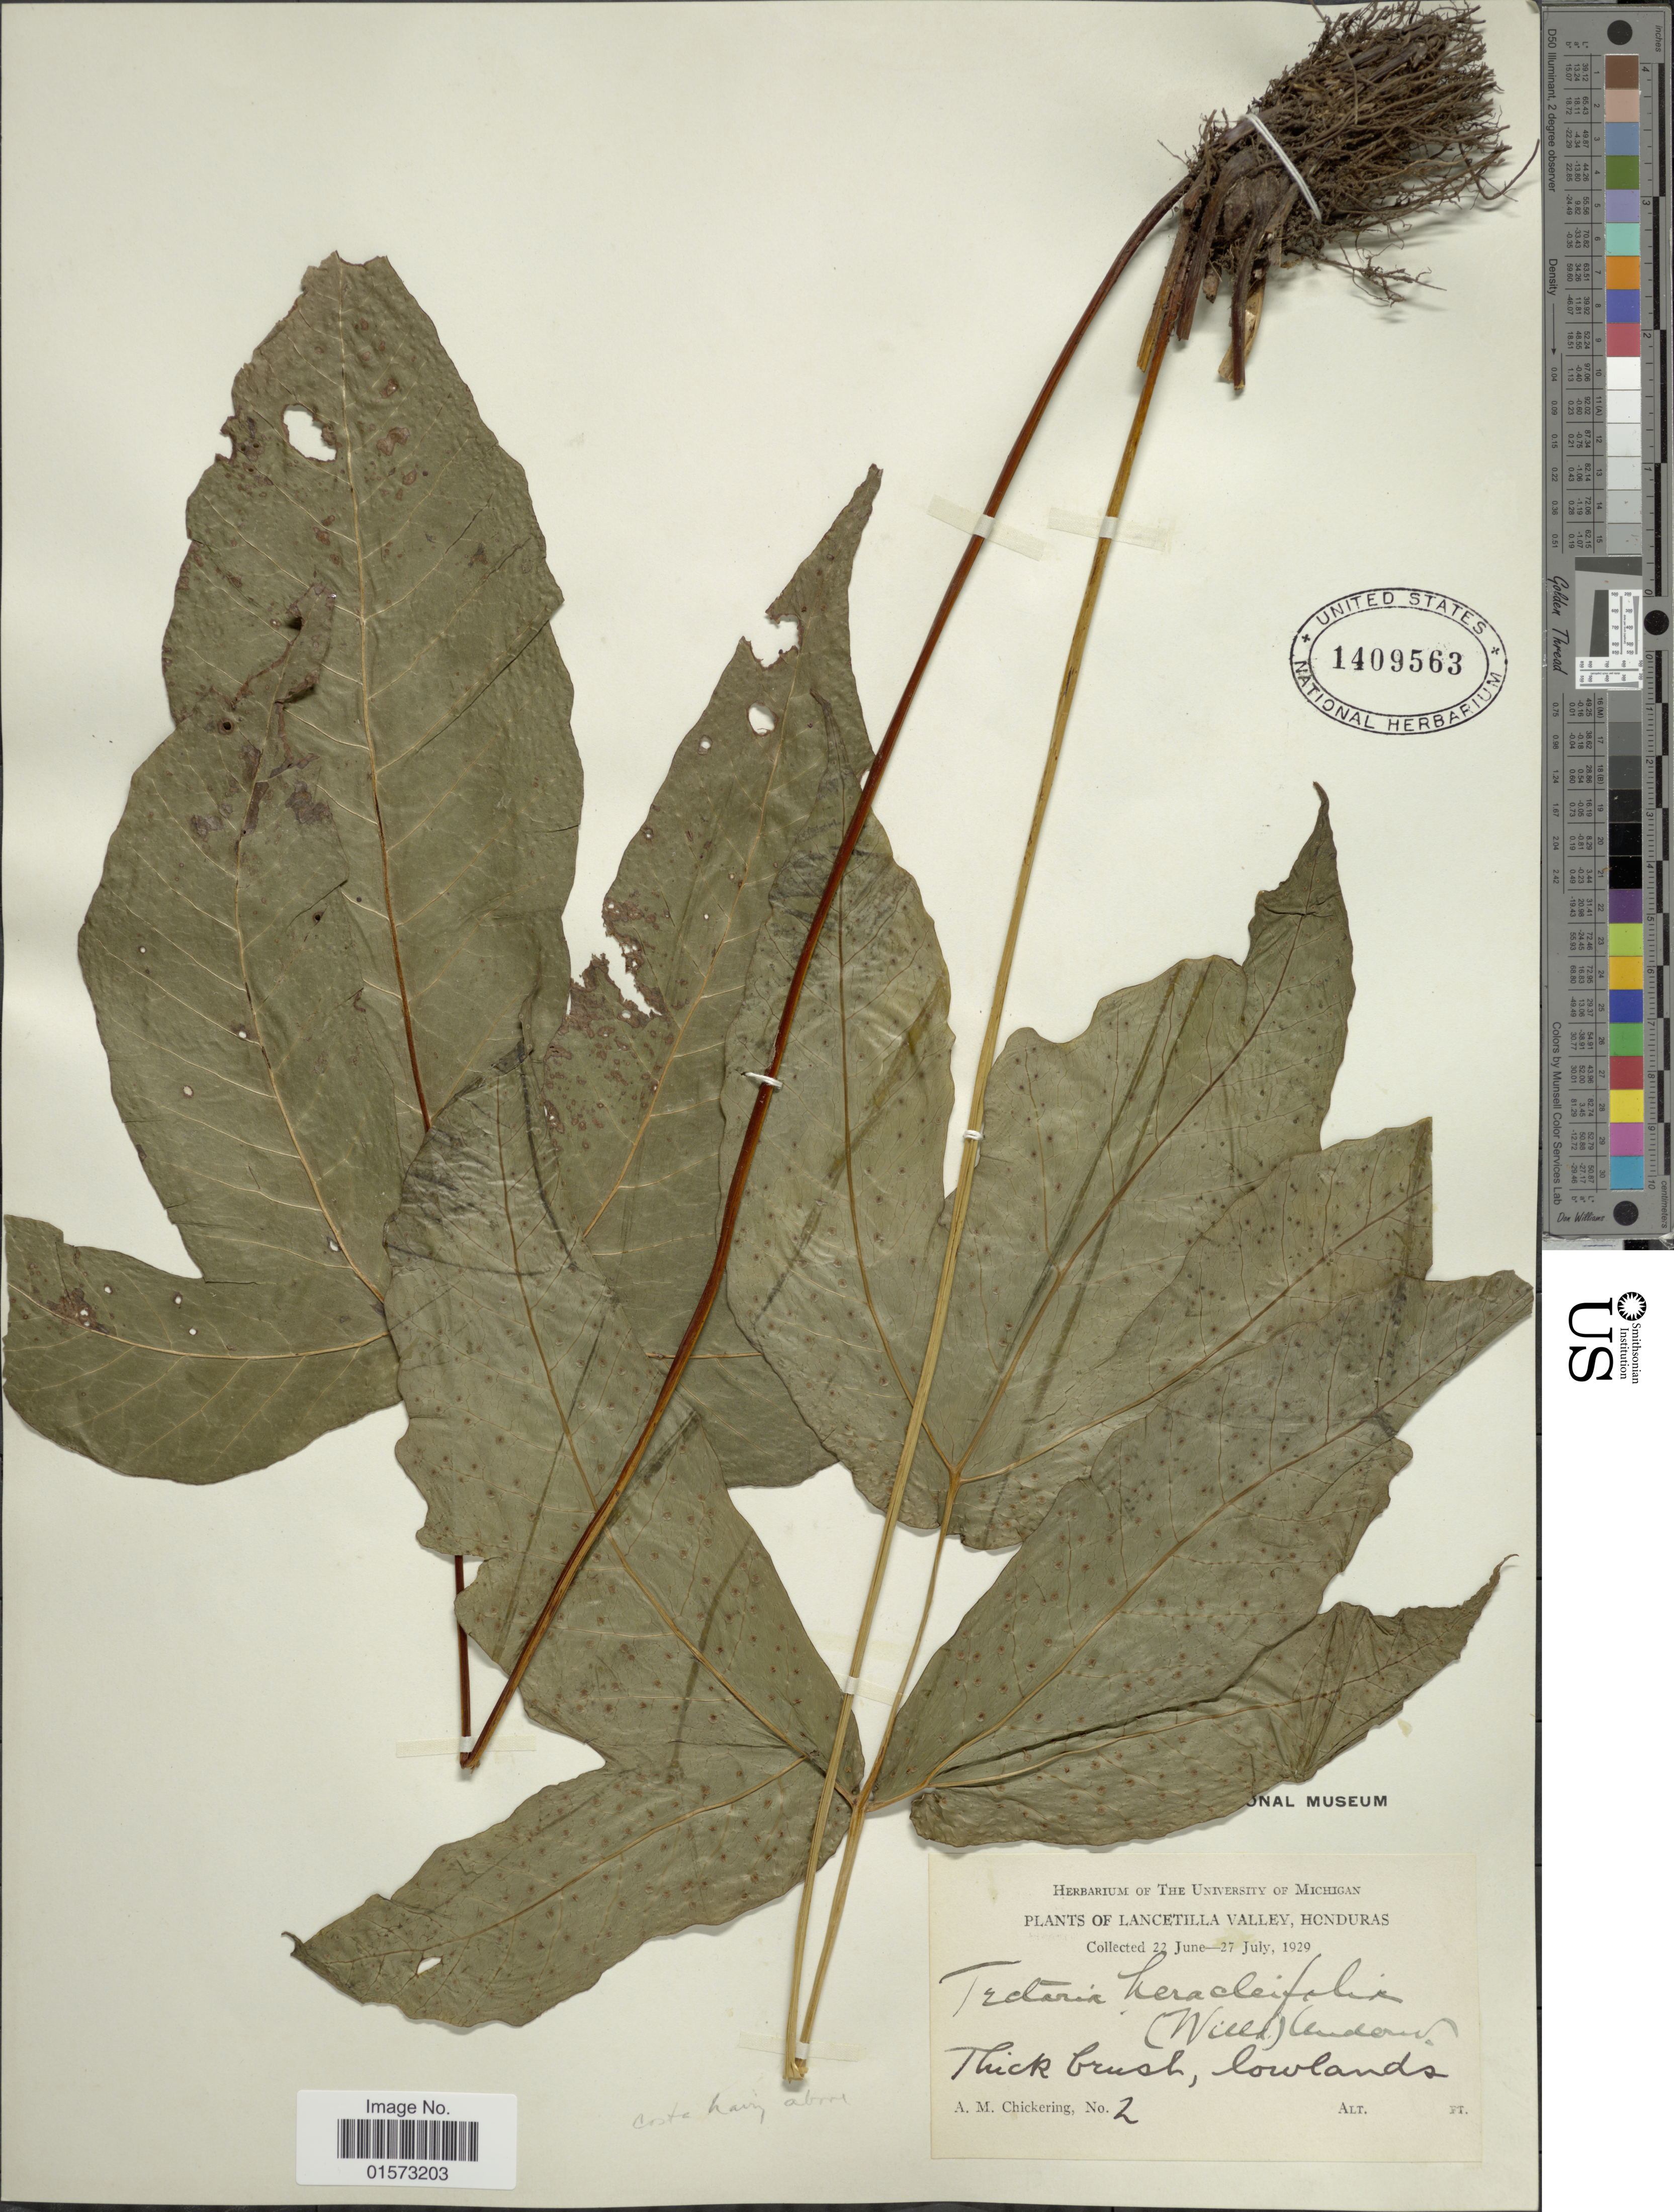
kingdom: Plantae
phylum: Tracheophyta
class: Polypodiopsida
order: Polypodiales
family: Tectariaceae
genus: Tectaria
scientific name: Tectaria heracleifolia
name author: (Willd.) Underw.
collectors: A. Chickering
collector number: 2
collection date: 1929-06-22/1929-07-27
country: Honduras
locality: Lancetilla Valley, Honduras. Thick brush, lowlands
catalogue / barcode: US 1409563